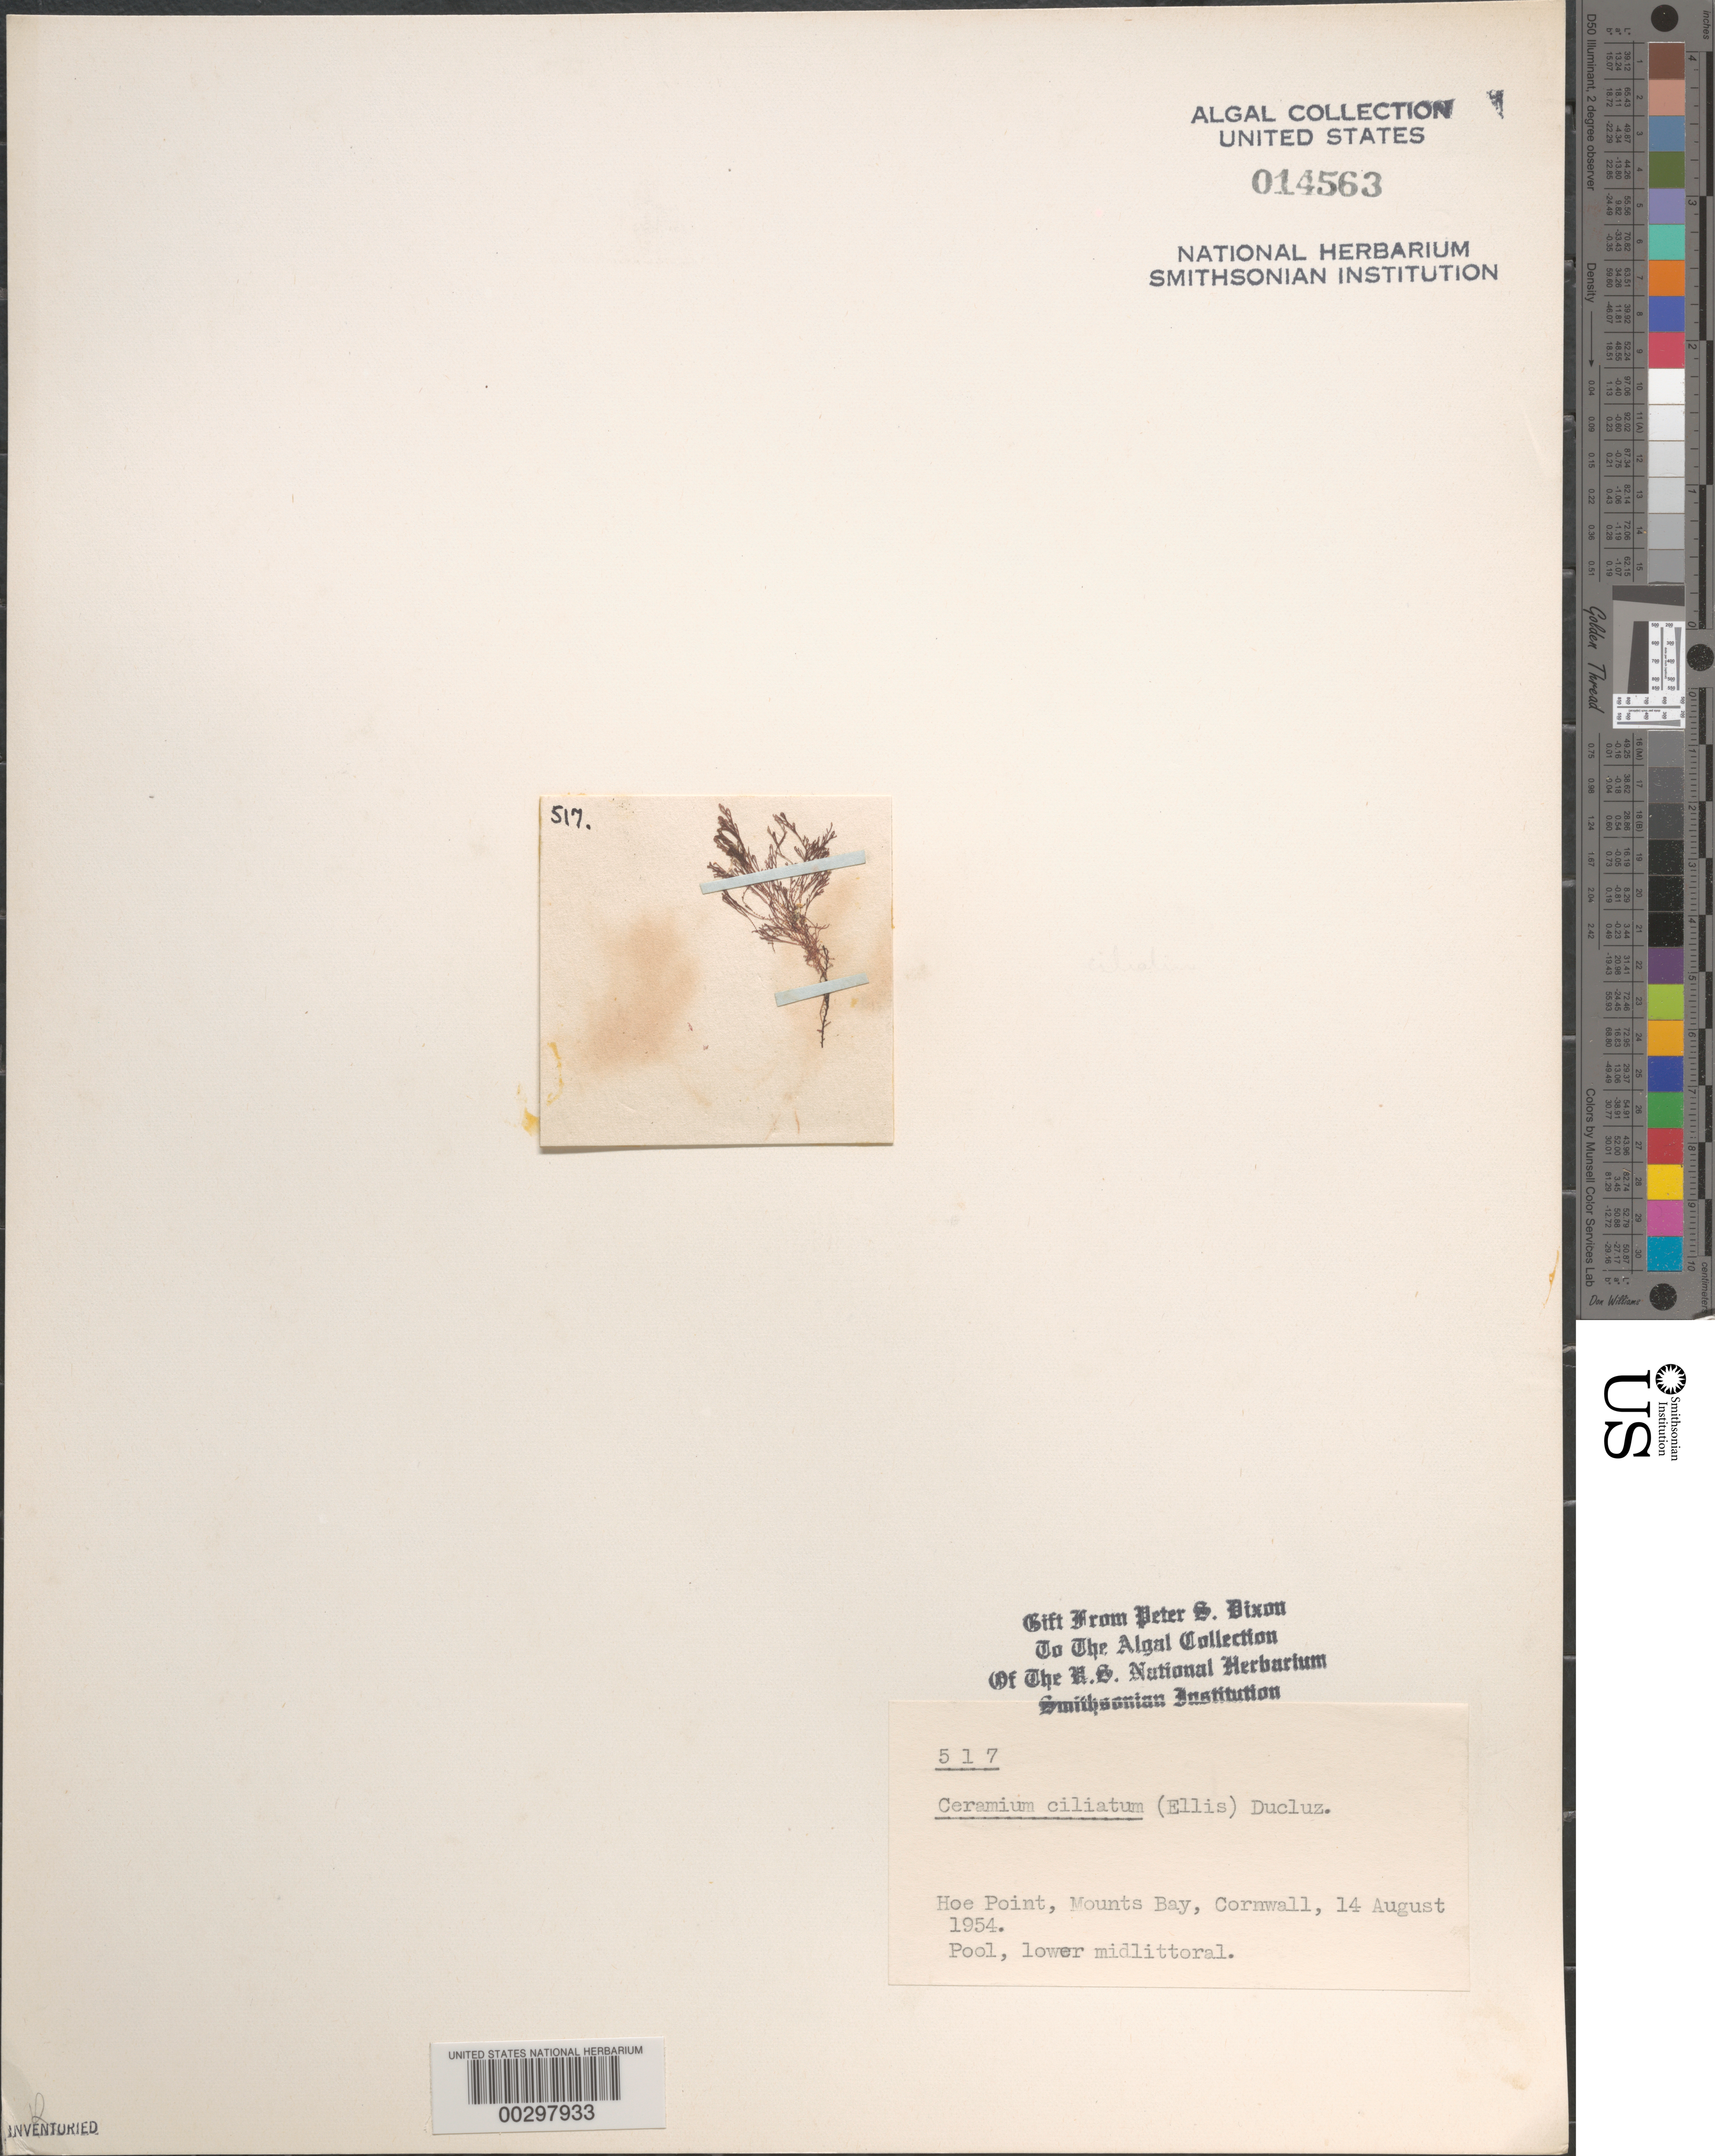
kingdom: Plantae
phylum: Rhodophyta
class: Florideophyceae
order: Ceramiales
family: Ceramiaceae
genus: Ceramium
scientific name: Ceramium ciliatum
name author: (J. Ellis) Ducluzeau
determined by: Dixon, P. S.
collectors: P. S. Dixon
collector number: PSD 517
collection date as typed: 14 Aug 1954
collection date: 1954-08-14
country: United Kingdom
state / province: England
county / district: Cornwall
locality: Hoe Point, Mounts Bay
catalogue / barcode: US 14563